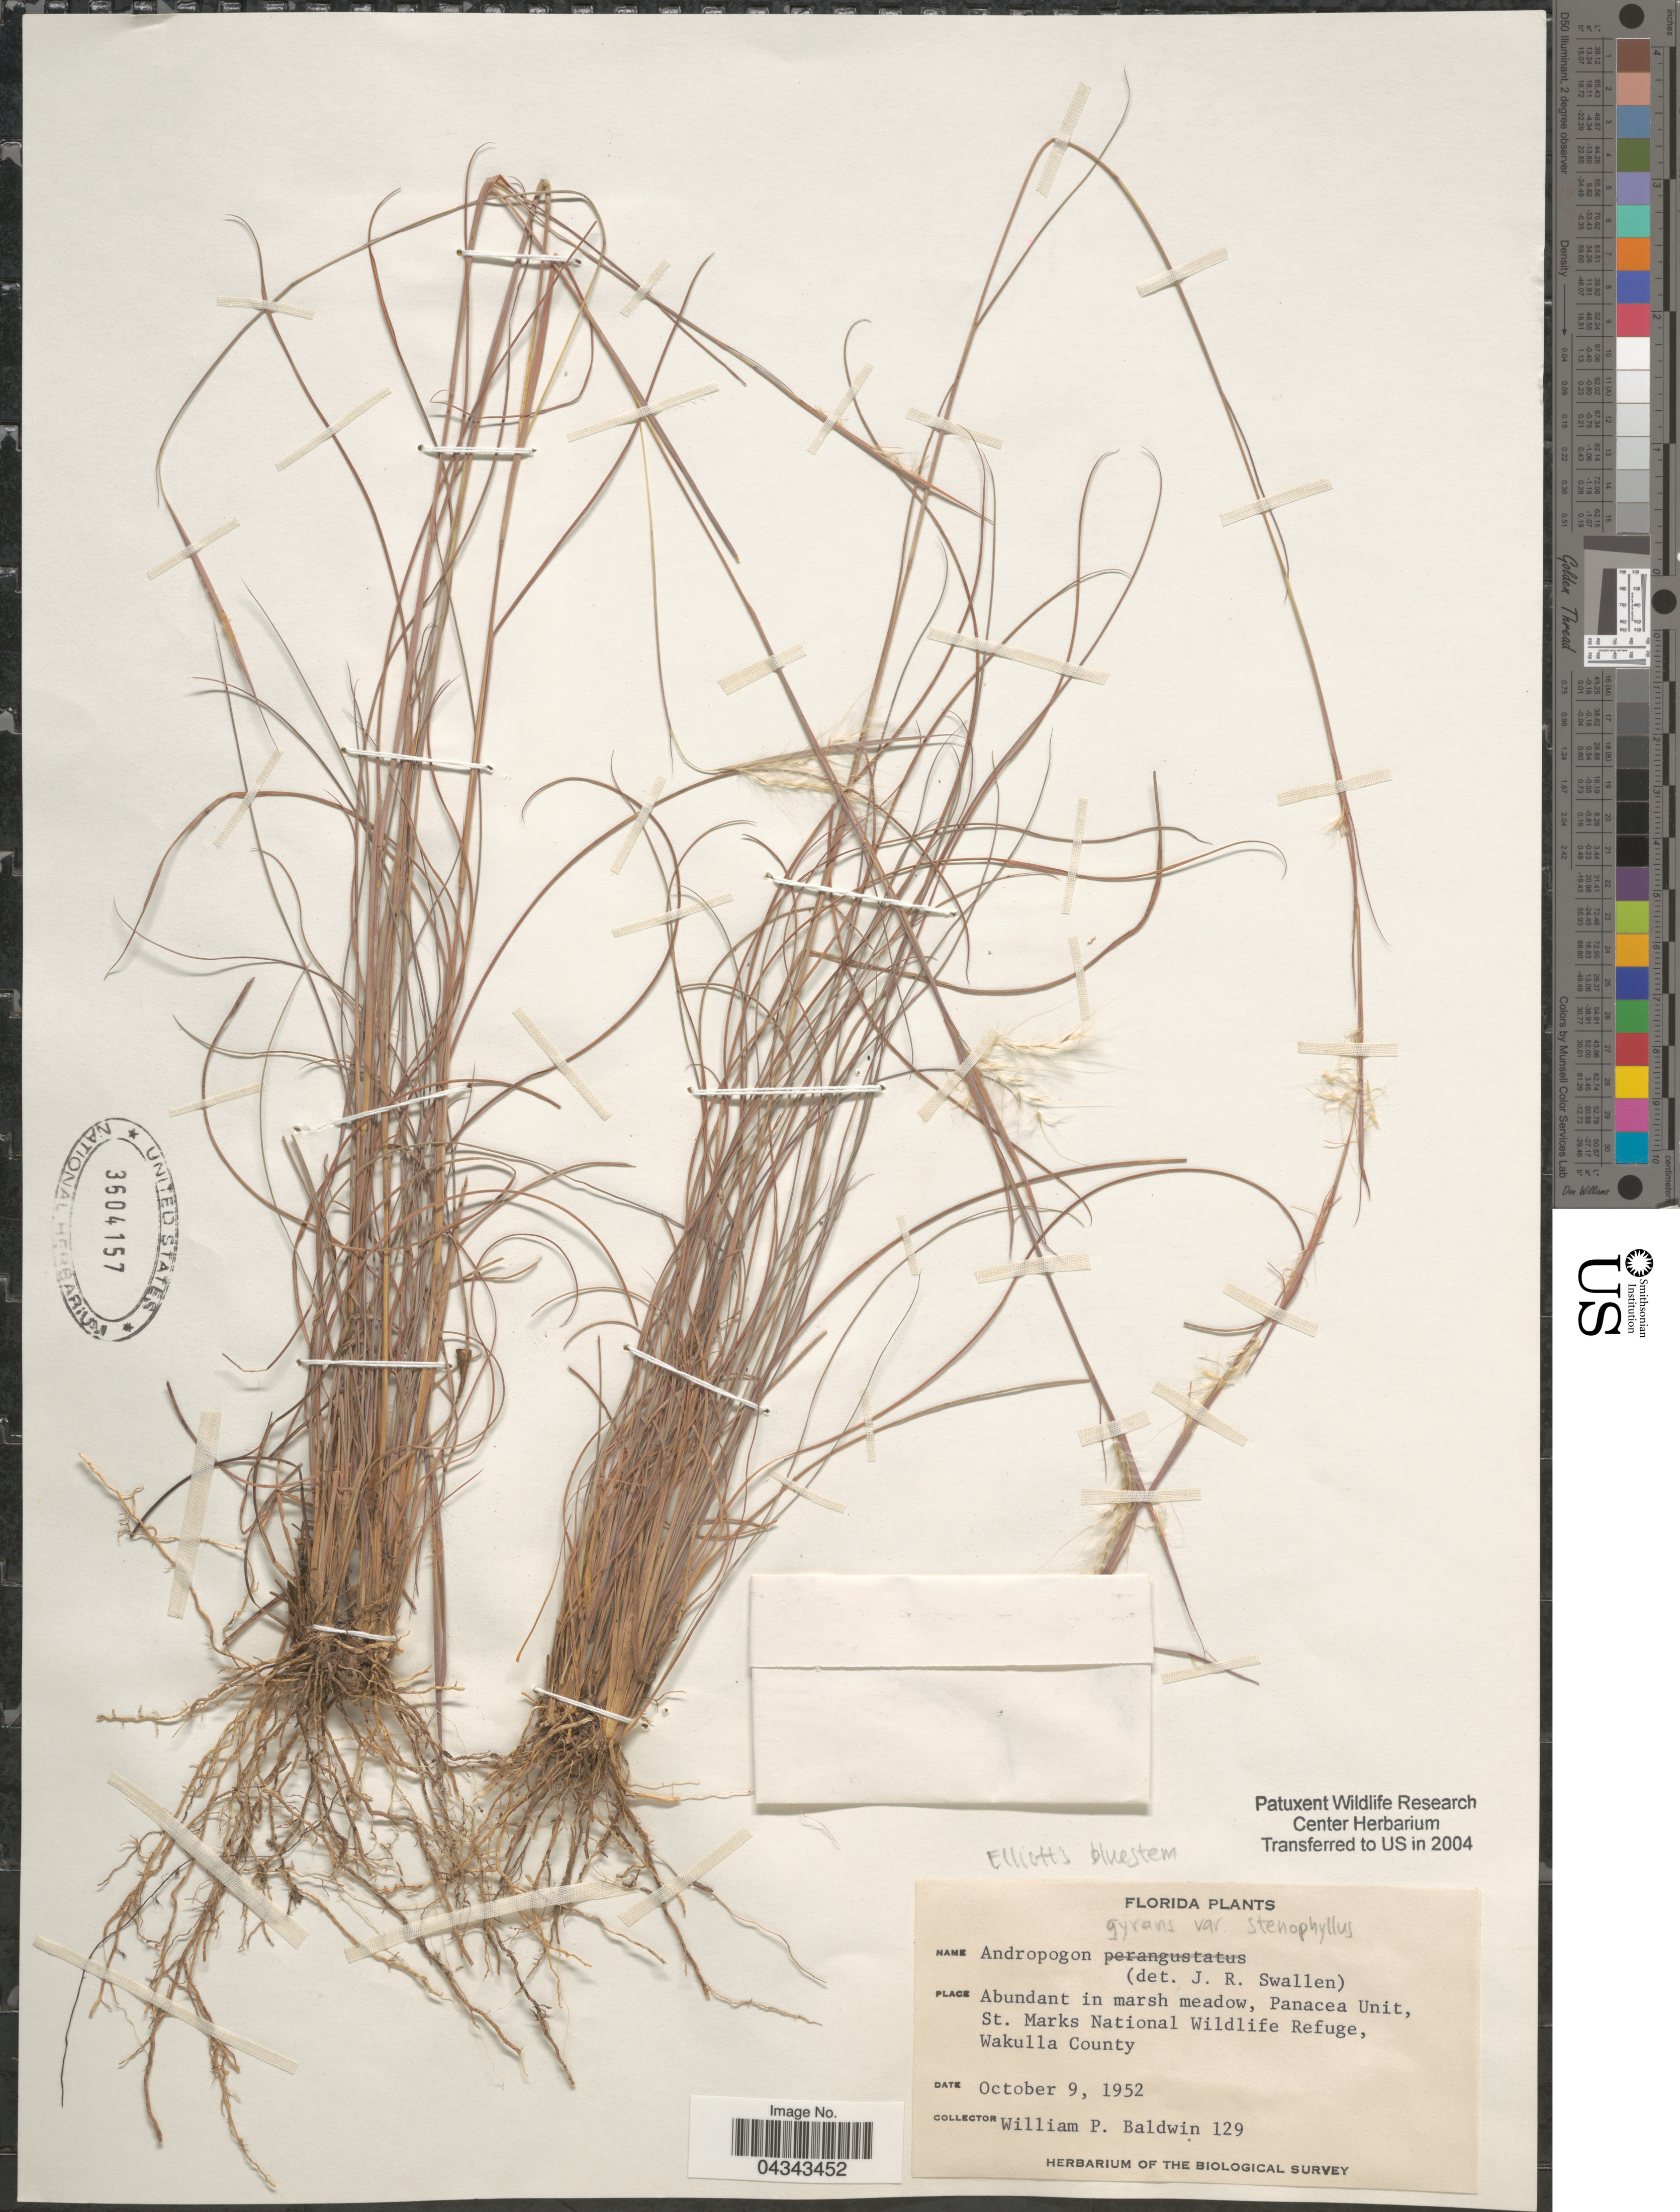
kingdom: Plantae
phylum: Tracheophyta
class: Liliopsida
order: Poales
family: Poaceae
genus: Andropogon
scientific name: Andropogon gyrans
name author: Ashe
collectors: W. Baldwin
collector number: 129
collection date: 1952-10-09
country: United States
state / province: Florida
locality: Abundant in marsh meadow, Panacea Unit, St. Marks National Wildlife Refuge, Wakulla County. The Biological Survey.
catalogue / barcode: US 3604157